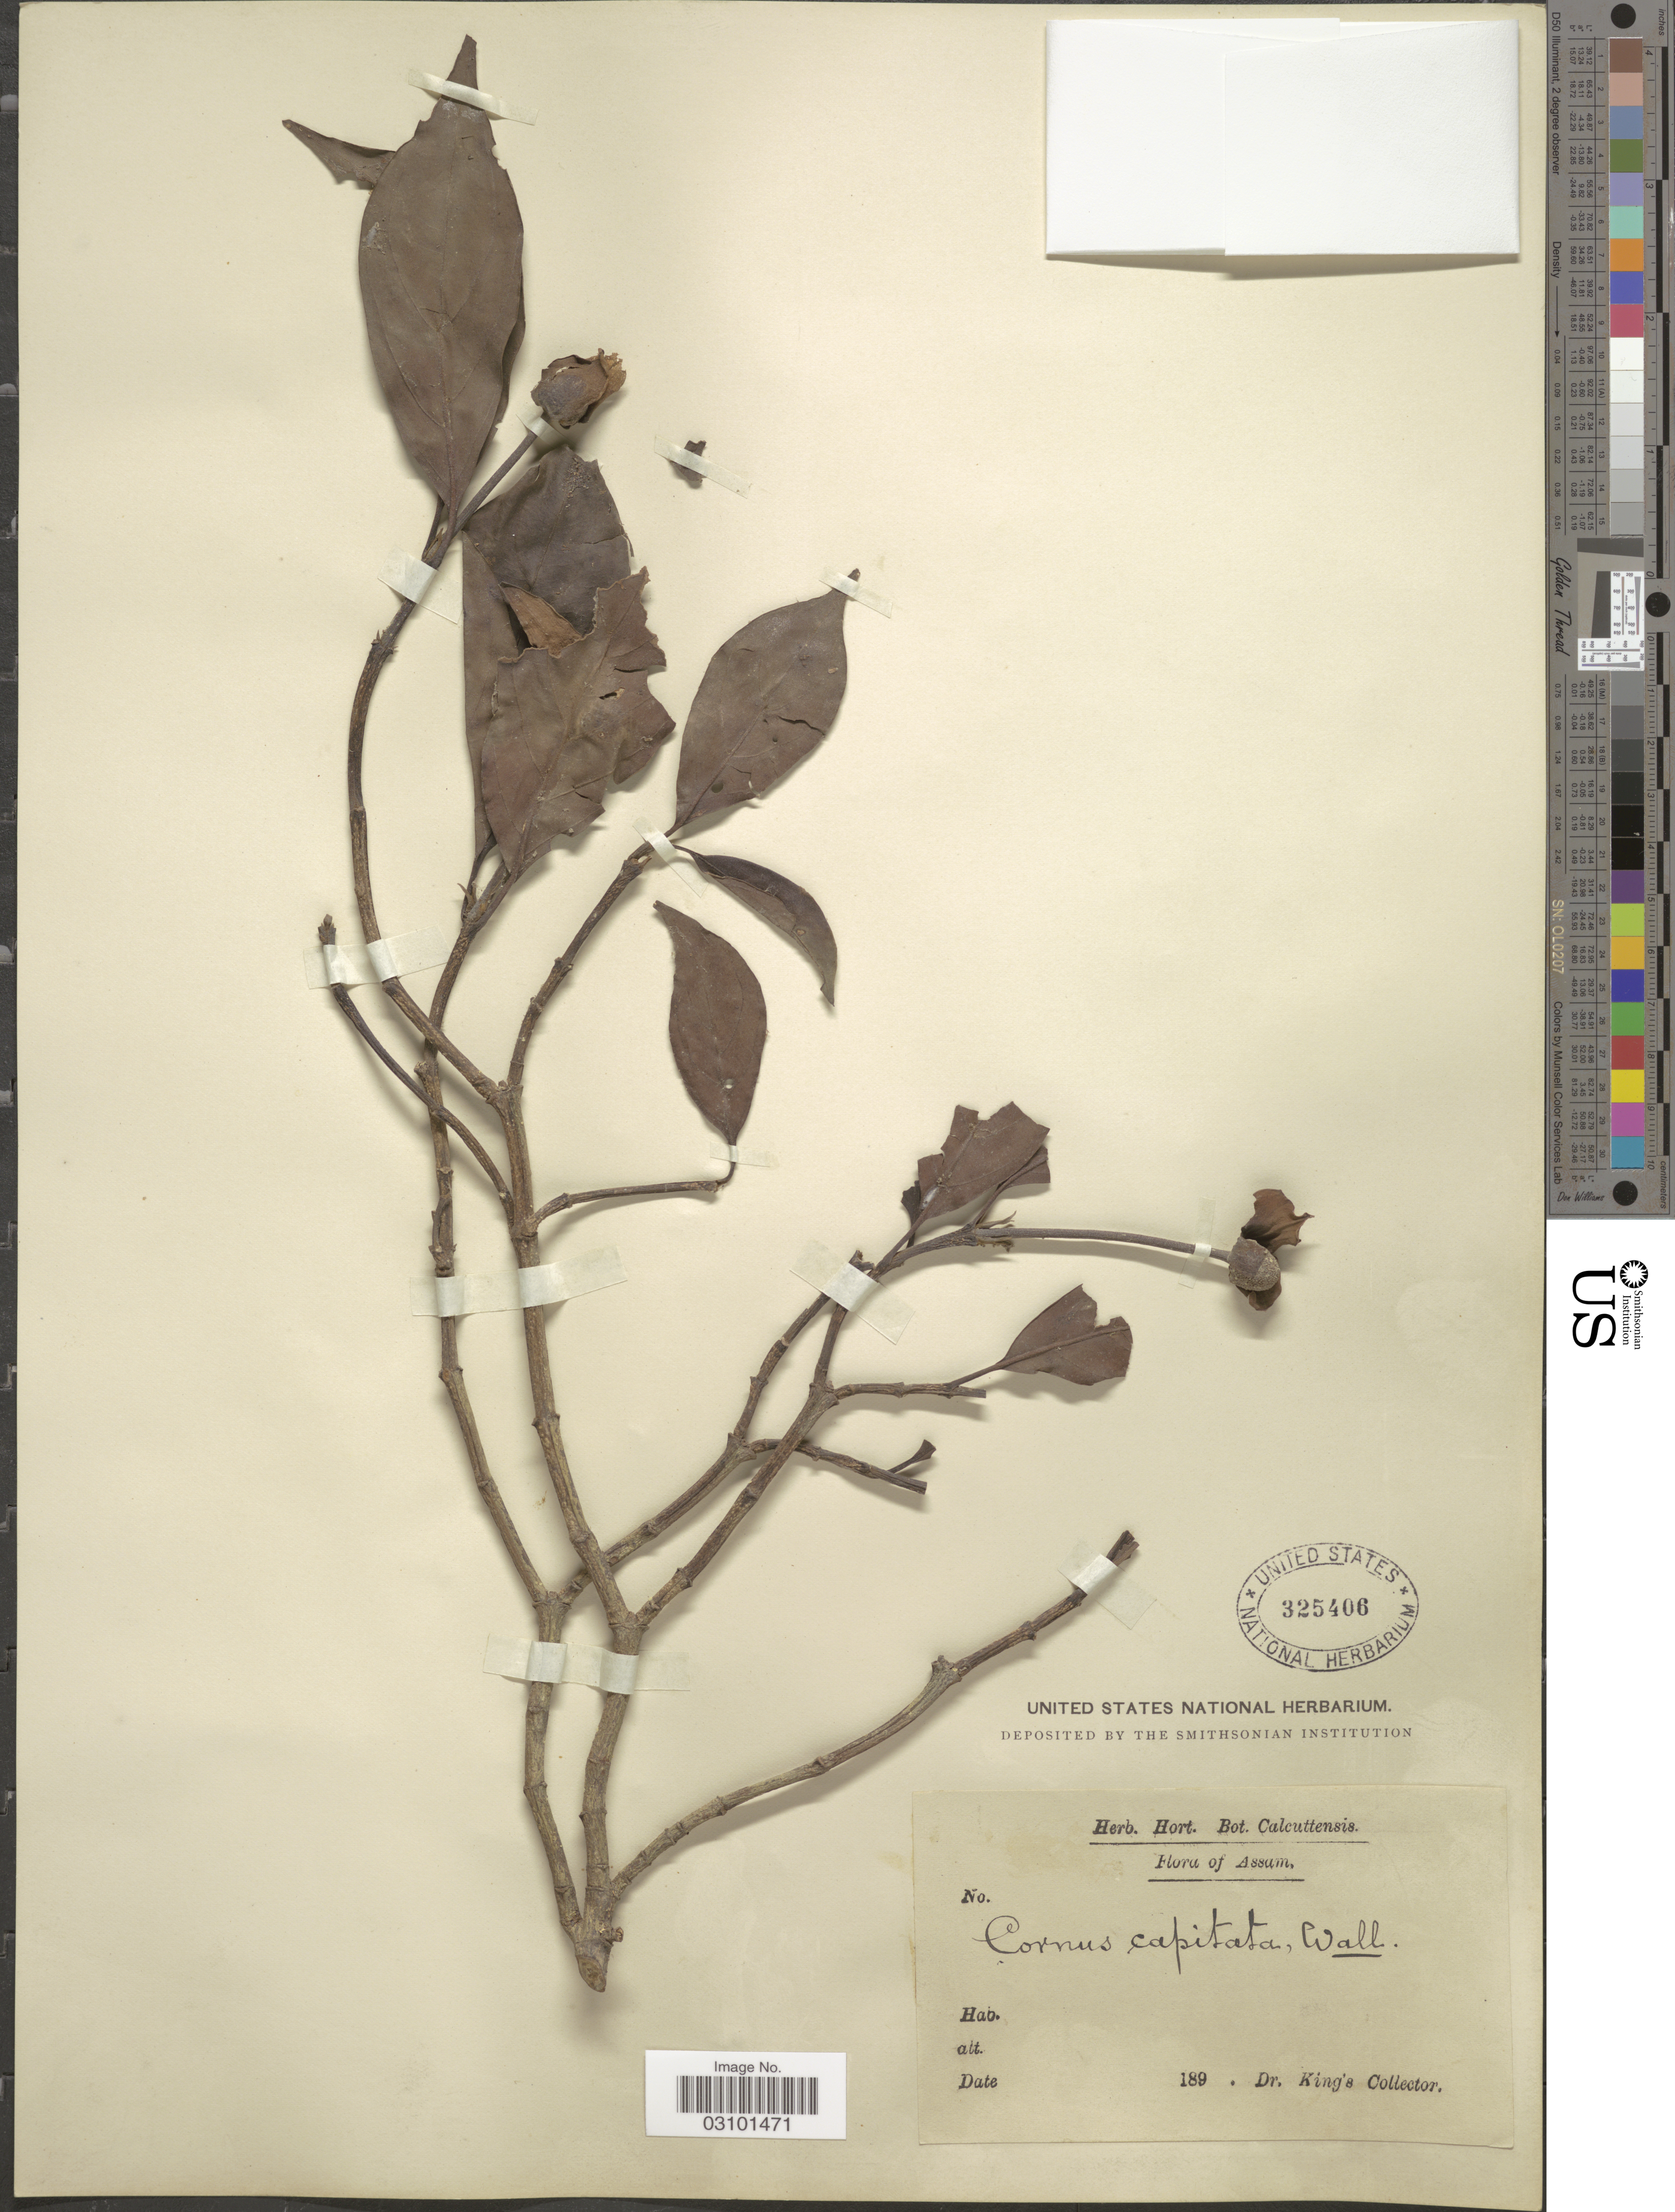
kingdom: Plantae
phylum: Tracheophyta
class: Magnoliopsida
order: Cornales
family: Cornaceae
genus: Cornus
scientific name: Cornus capitata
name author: Wall.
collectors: Dr. King's collector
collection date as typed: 189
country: India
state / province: Assam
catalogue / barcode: US 325406